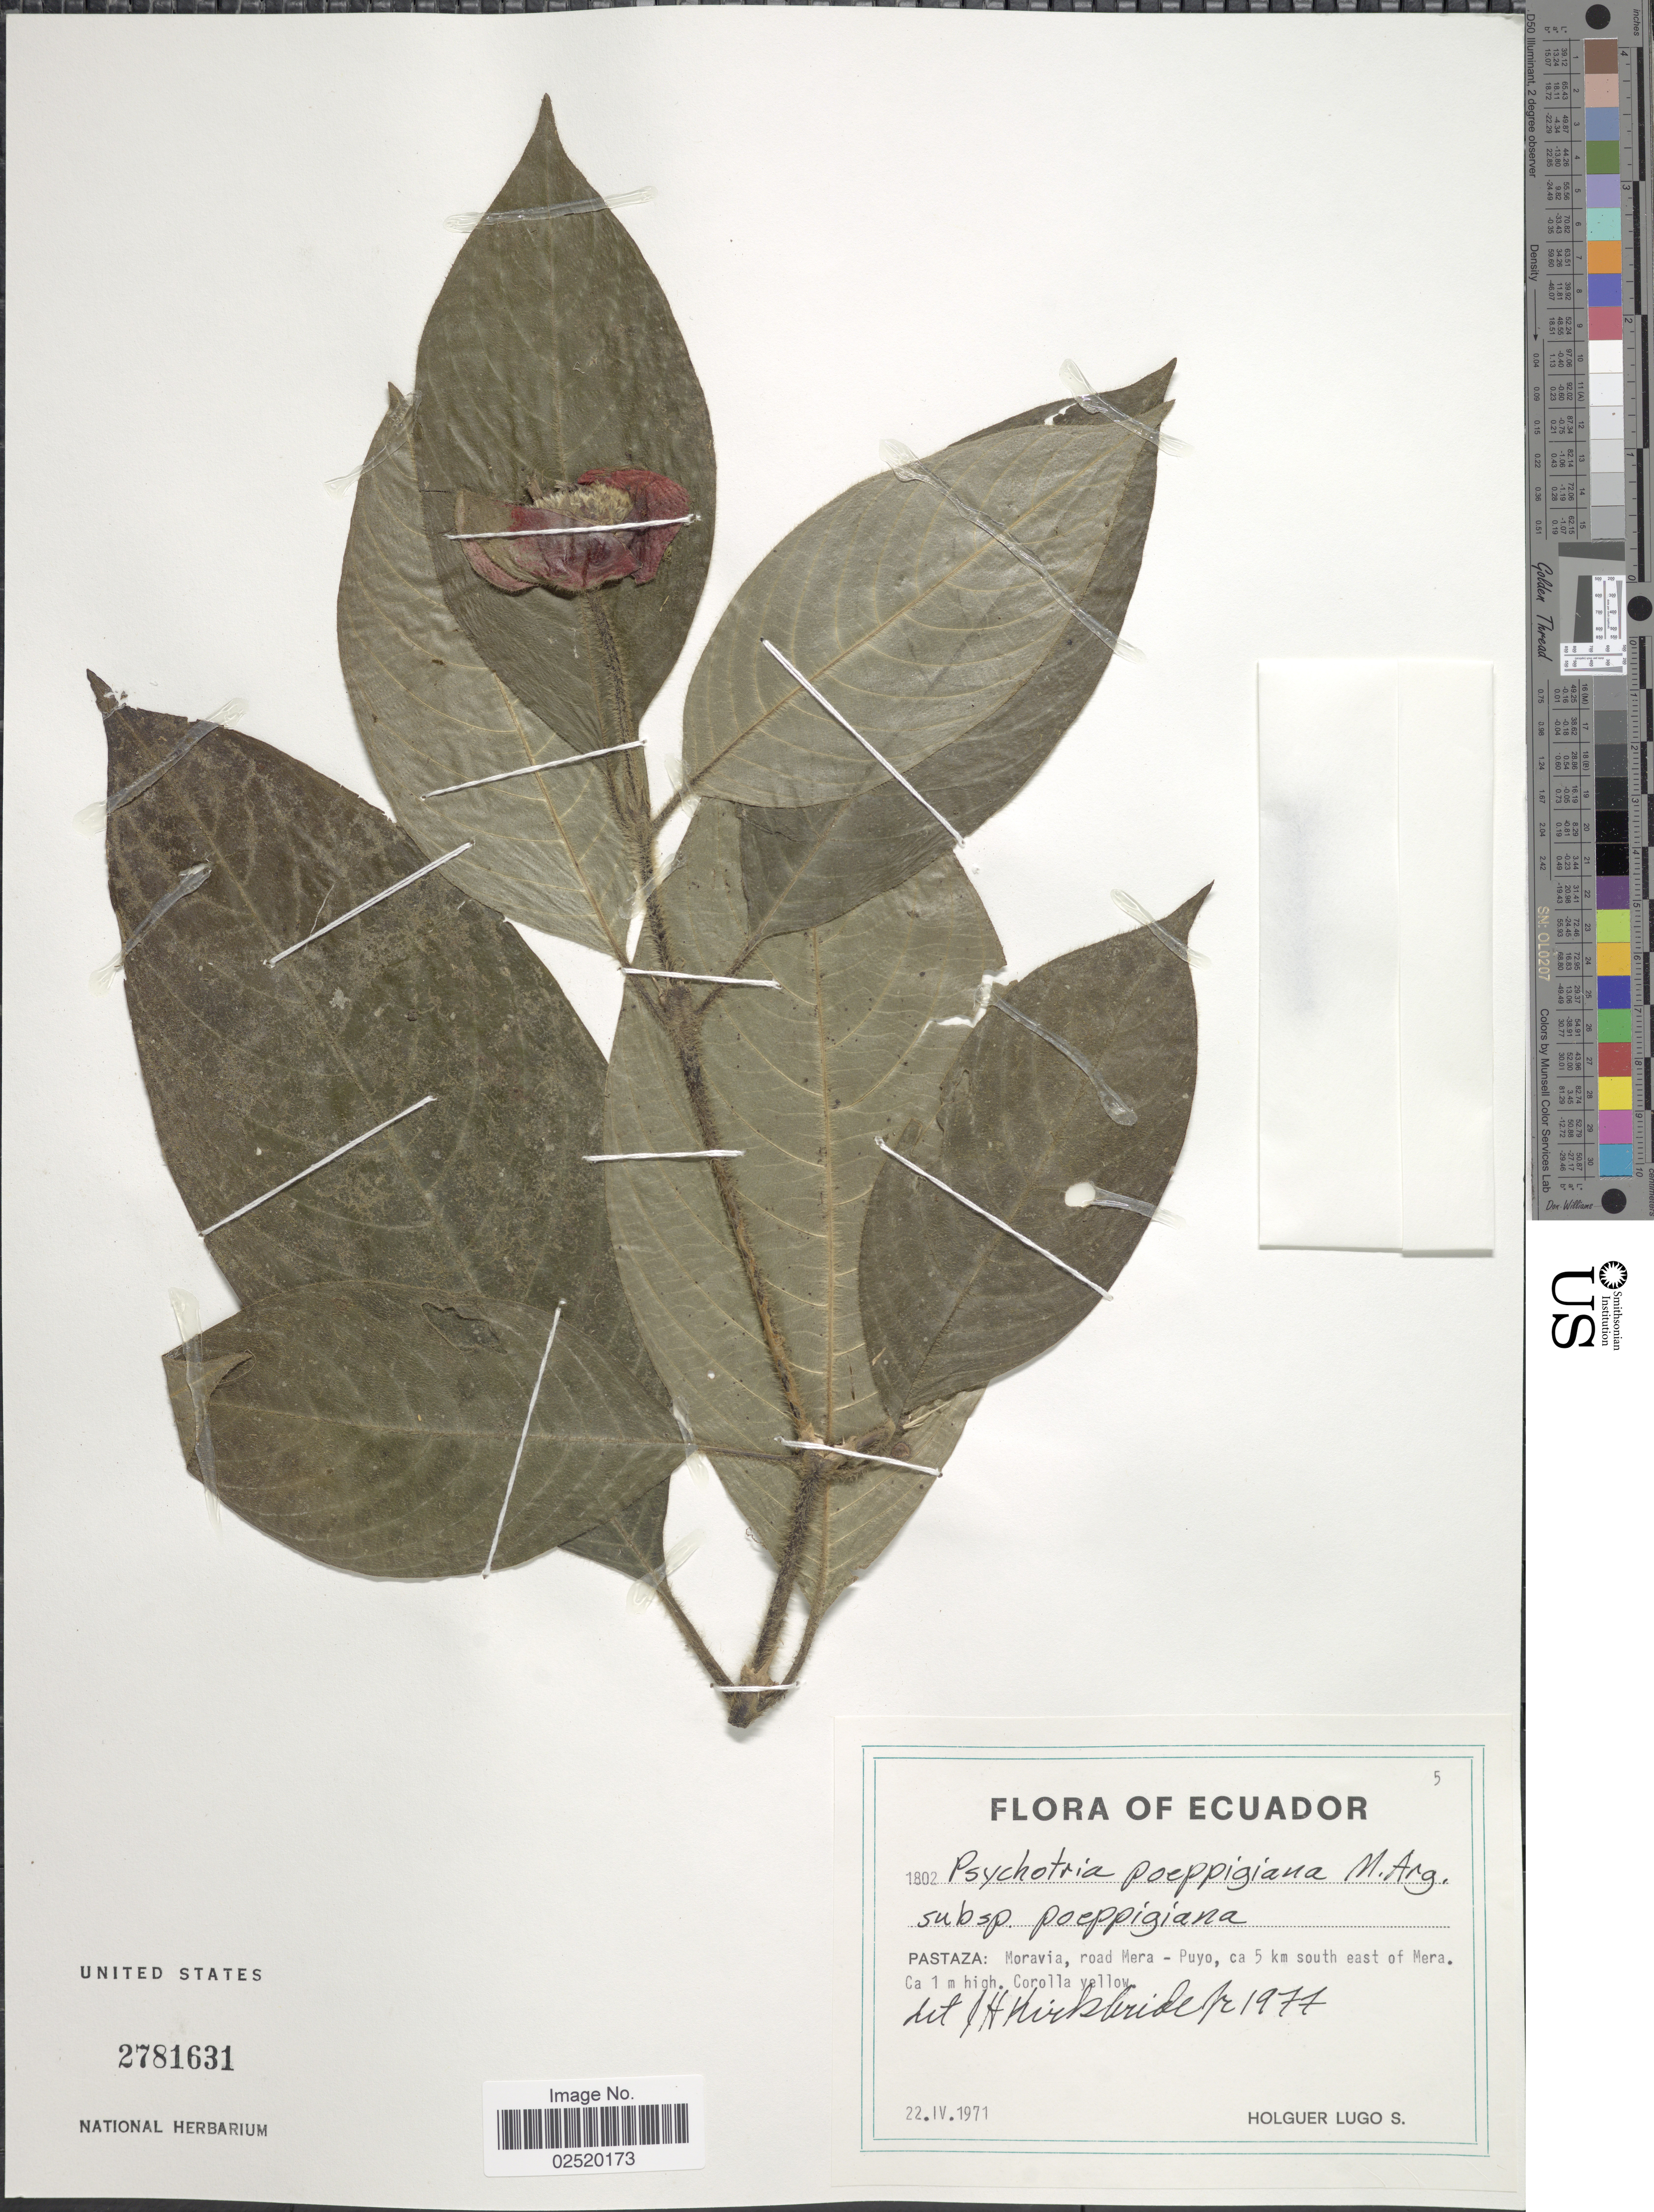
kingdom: Plantae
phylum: Tracheophyta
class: Magnoliopsida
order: Gentianales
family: Rubiaceae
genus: Psychotria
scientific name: Psychotria poeppigiana subsp. poeppigiana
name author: Müll. Arg.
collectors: H. Lugo S.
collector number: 1802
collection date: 1971-04-22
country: Ecuador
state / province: Pastaza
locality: Moravia, road Mera - Puyo, ca 5 km south east of Mera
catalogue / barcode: US 2781631